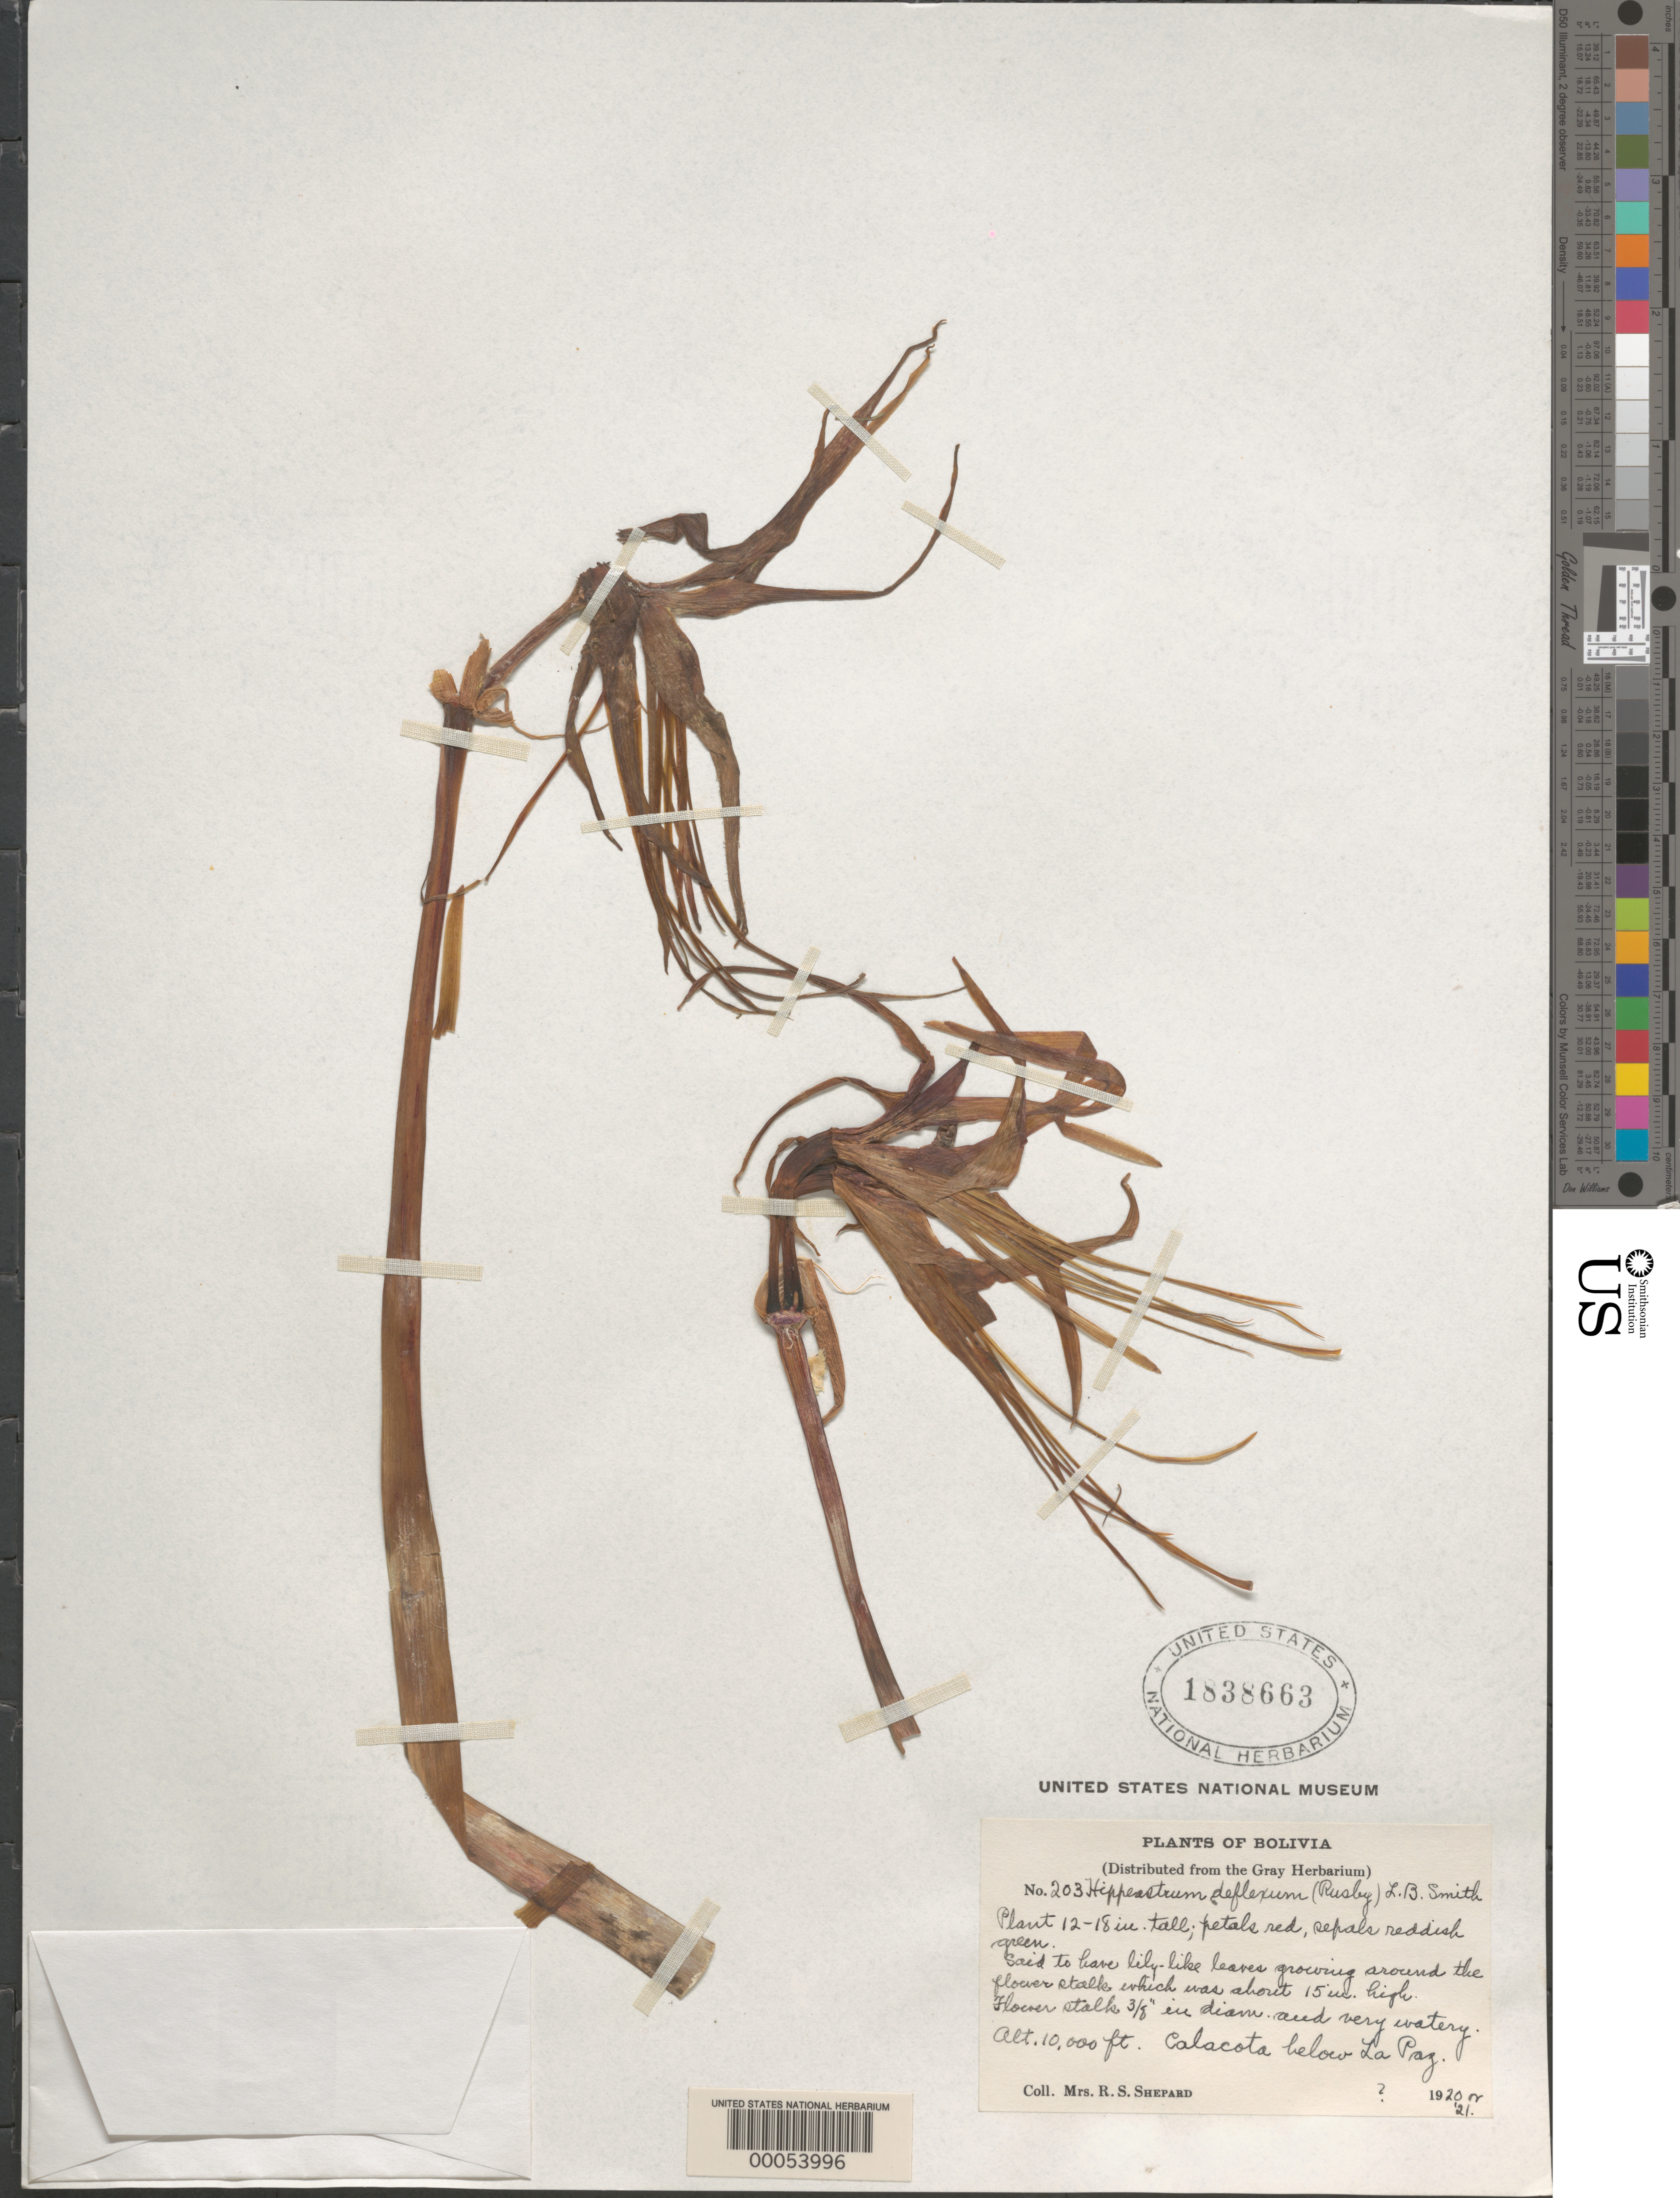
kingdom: Plantae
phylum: Tracheophyta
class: Liliopsida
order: Asparagales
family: Amaryllidaceae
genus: Hippeastrum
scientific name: Hippeastrum deflexum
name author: (Rusby) L.B. Sm.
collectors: R. Shepard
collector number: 203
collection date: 1920/1921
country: Bolivia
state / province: La Paz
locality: Calacoto below La Paz.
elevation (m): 3048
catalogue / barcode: US 1838663